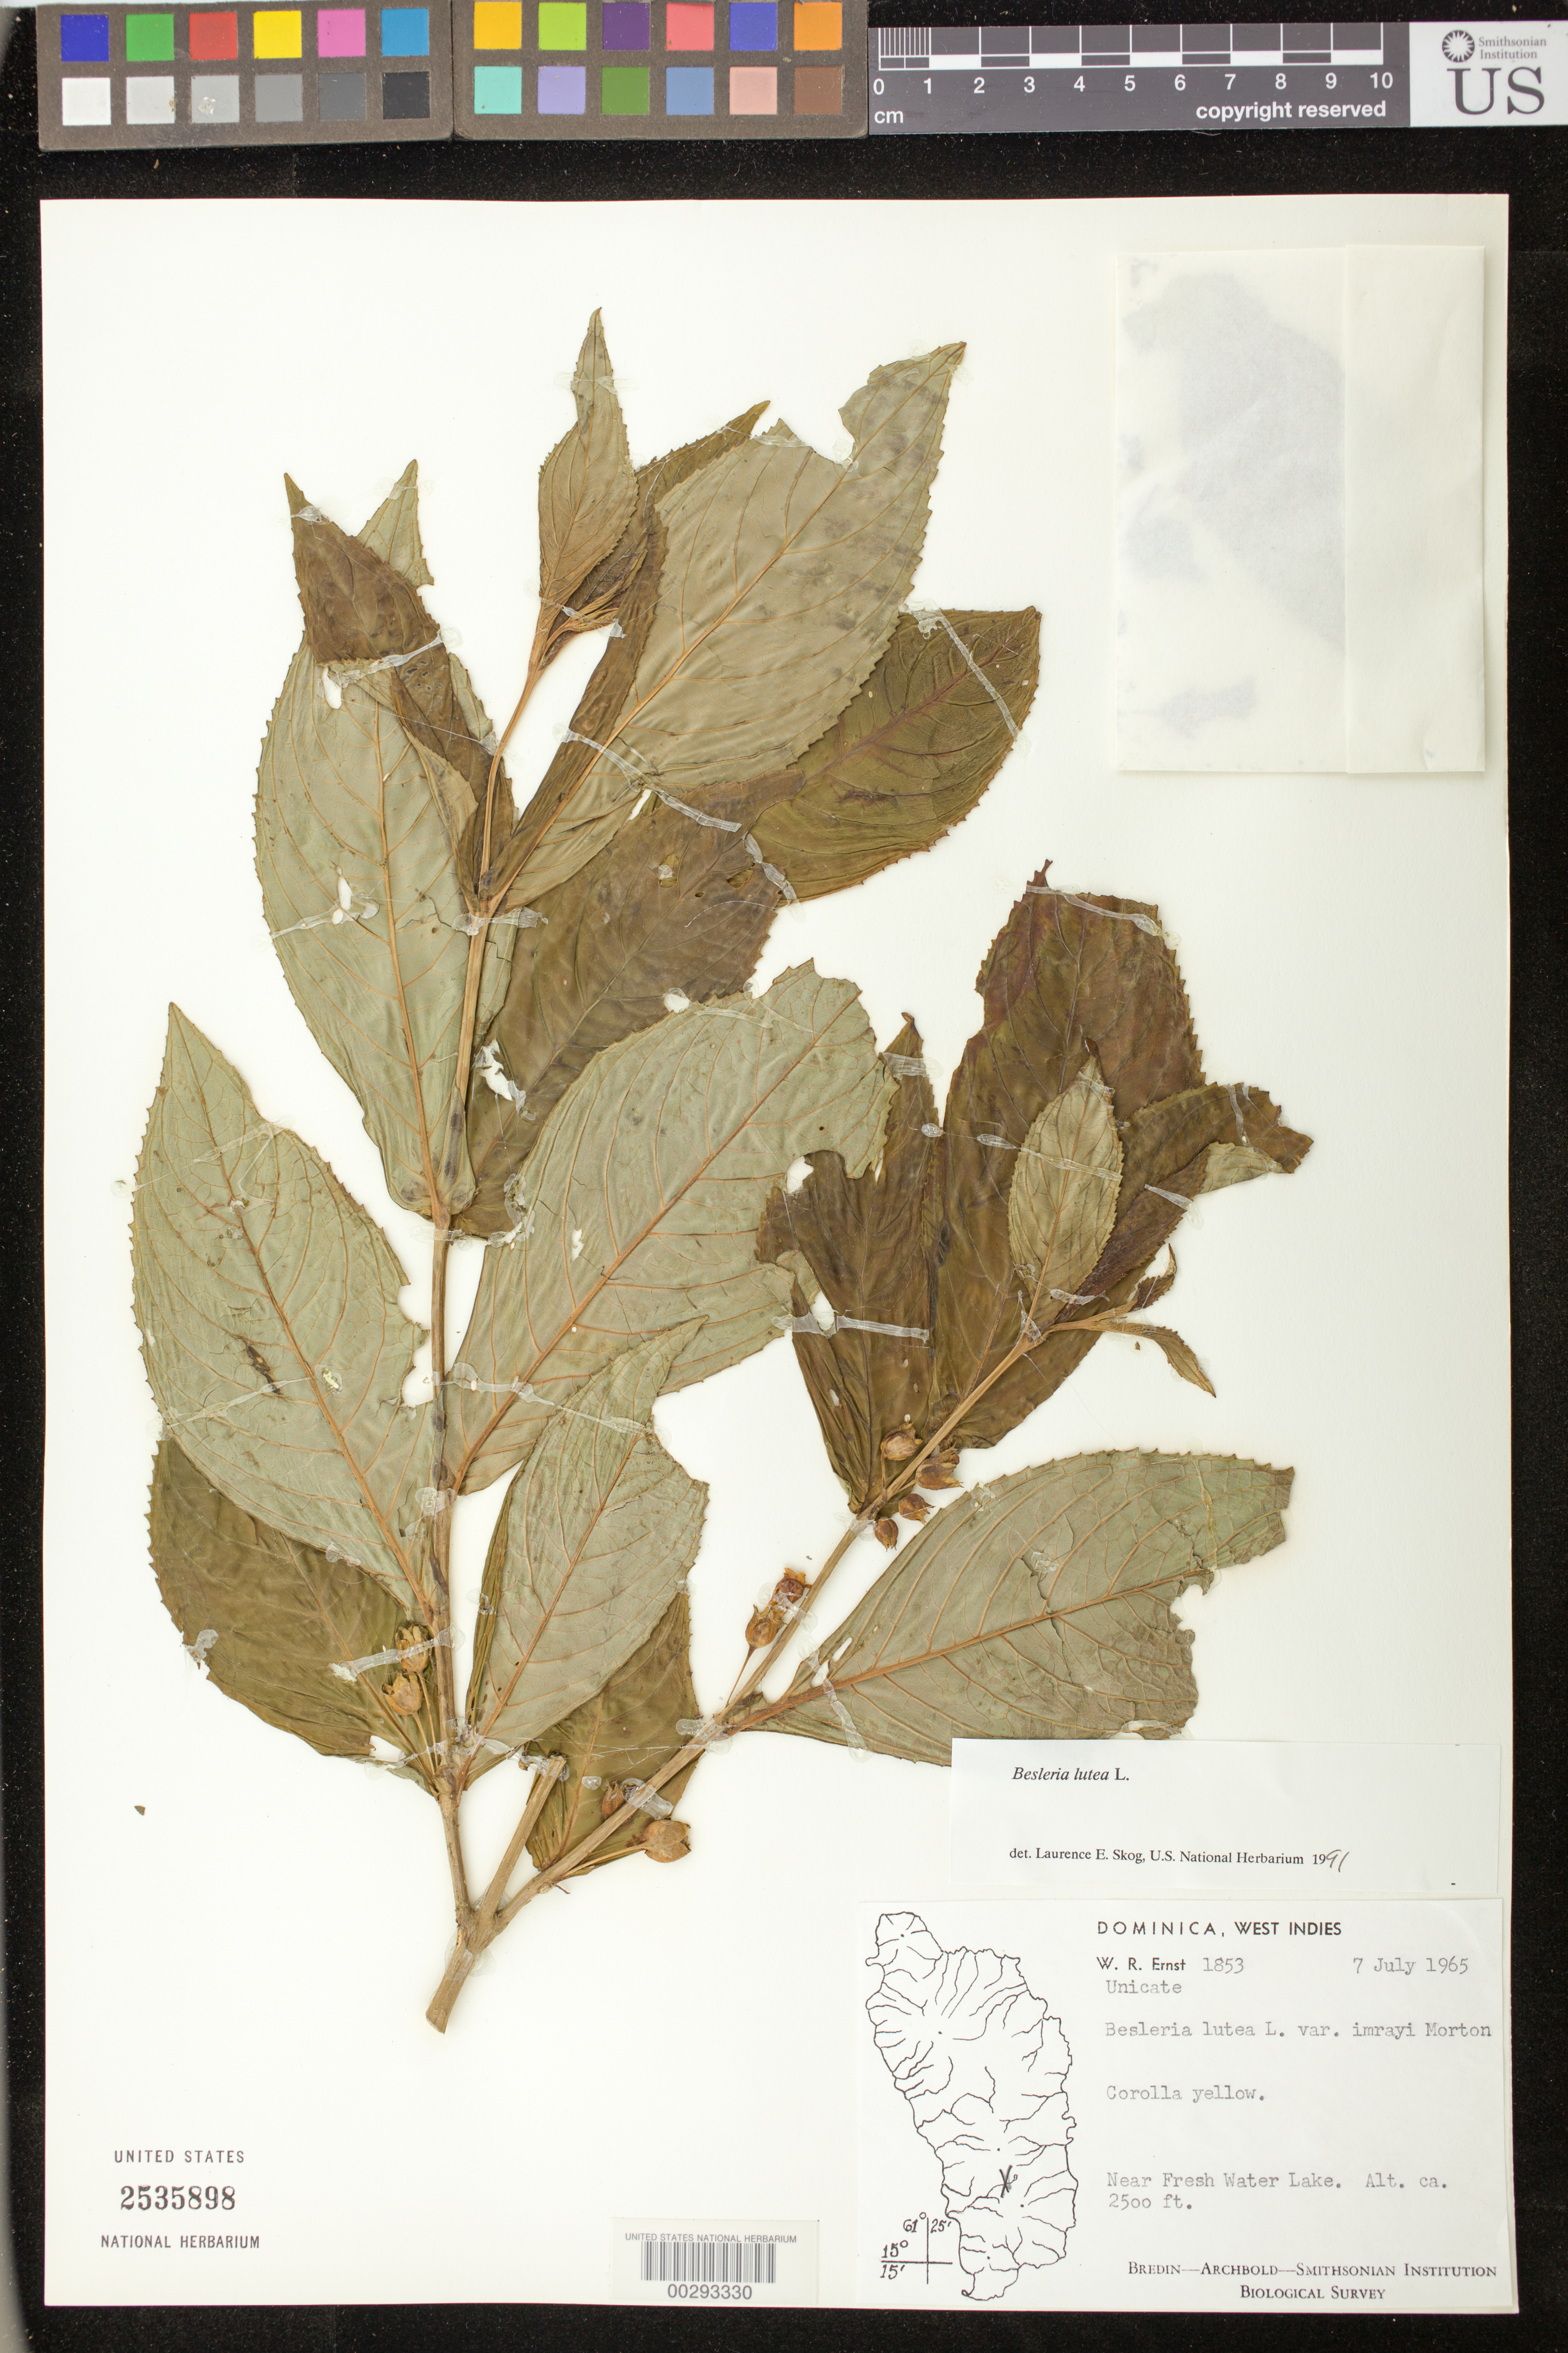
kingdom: Plantae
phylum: Tracheophyta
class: Magnoliopsida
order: Lamiales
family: Gesneriaceae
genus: Besleria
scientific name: Besleria lutea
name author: L.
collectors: W. R. Ernst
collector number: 1853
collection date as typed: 07 Jul 1965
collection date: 1965-07-07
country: Dominica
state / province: St. George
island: Dominica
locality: Near Fresh Water Lake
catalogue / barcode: US 2525898